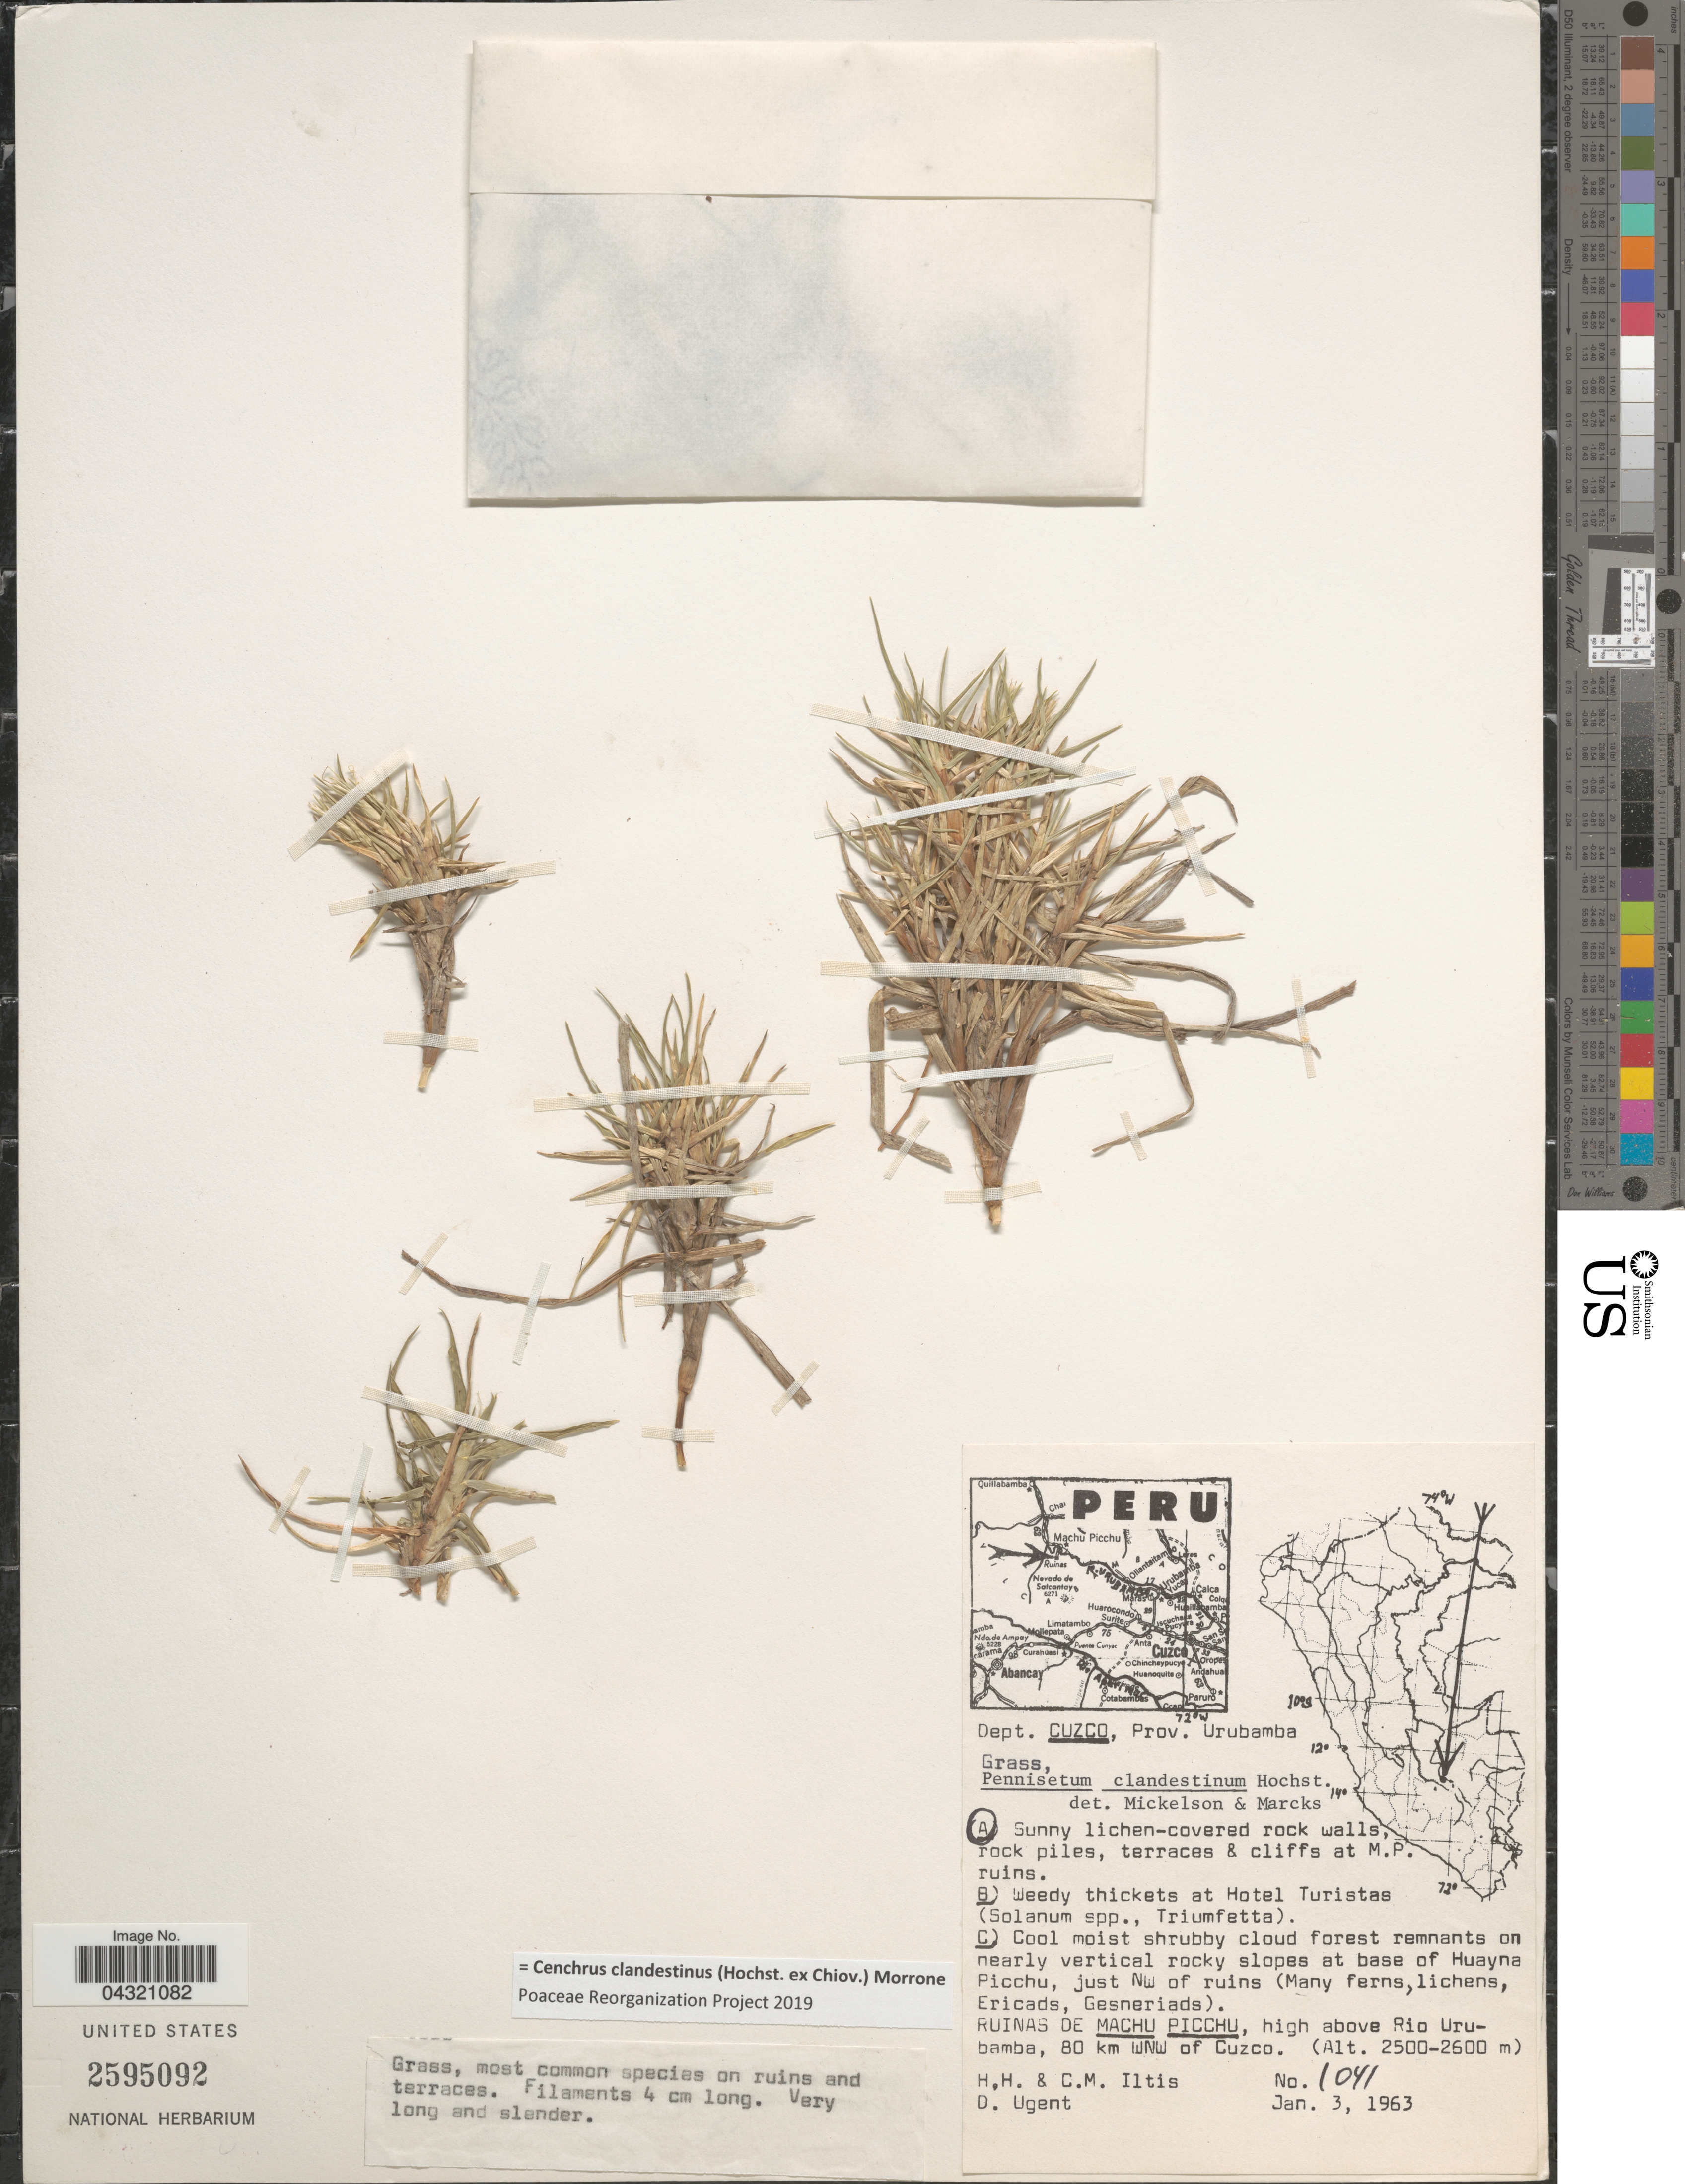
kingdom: Plantae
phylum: Tracheophyta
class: Liliopsida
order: Poales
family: Poaceae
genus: Cenchrus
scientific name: Cenchrus clandestinus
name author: (Hochst. & Chiov.) Morrone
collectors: H. H. Iltis, C. M Iltis & D. Ugent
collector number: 1041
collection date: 1963-01-03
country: Peru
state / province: Cusco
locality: Dept. Cuzco, Prov. Urubamba. Sunny lichen-covered rock walls, rock piles, terraces & cliffs at M.P. Ruinas de Machu Picchu, high above Rio Urubamba, 80 km WNW of Cuzco.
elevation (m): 2500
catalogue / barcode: US 2595092